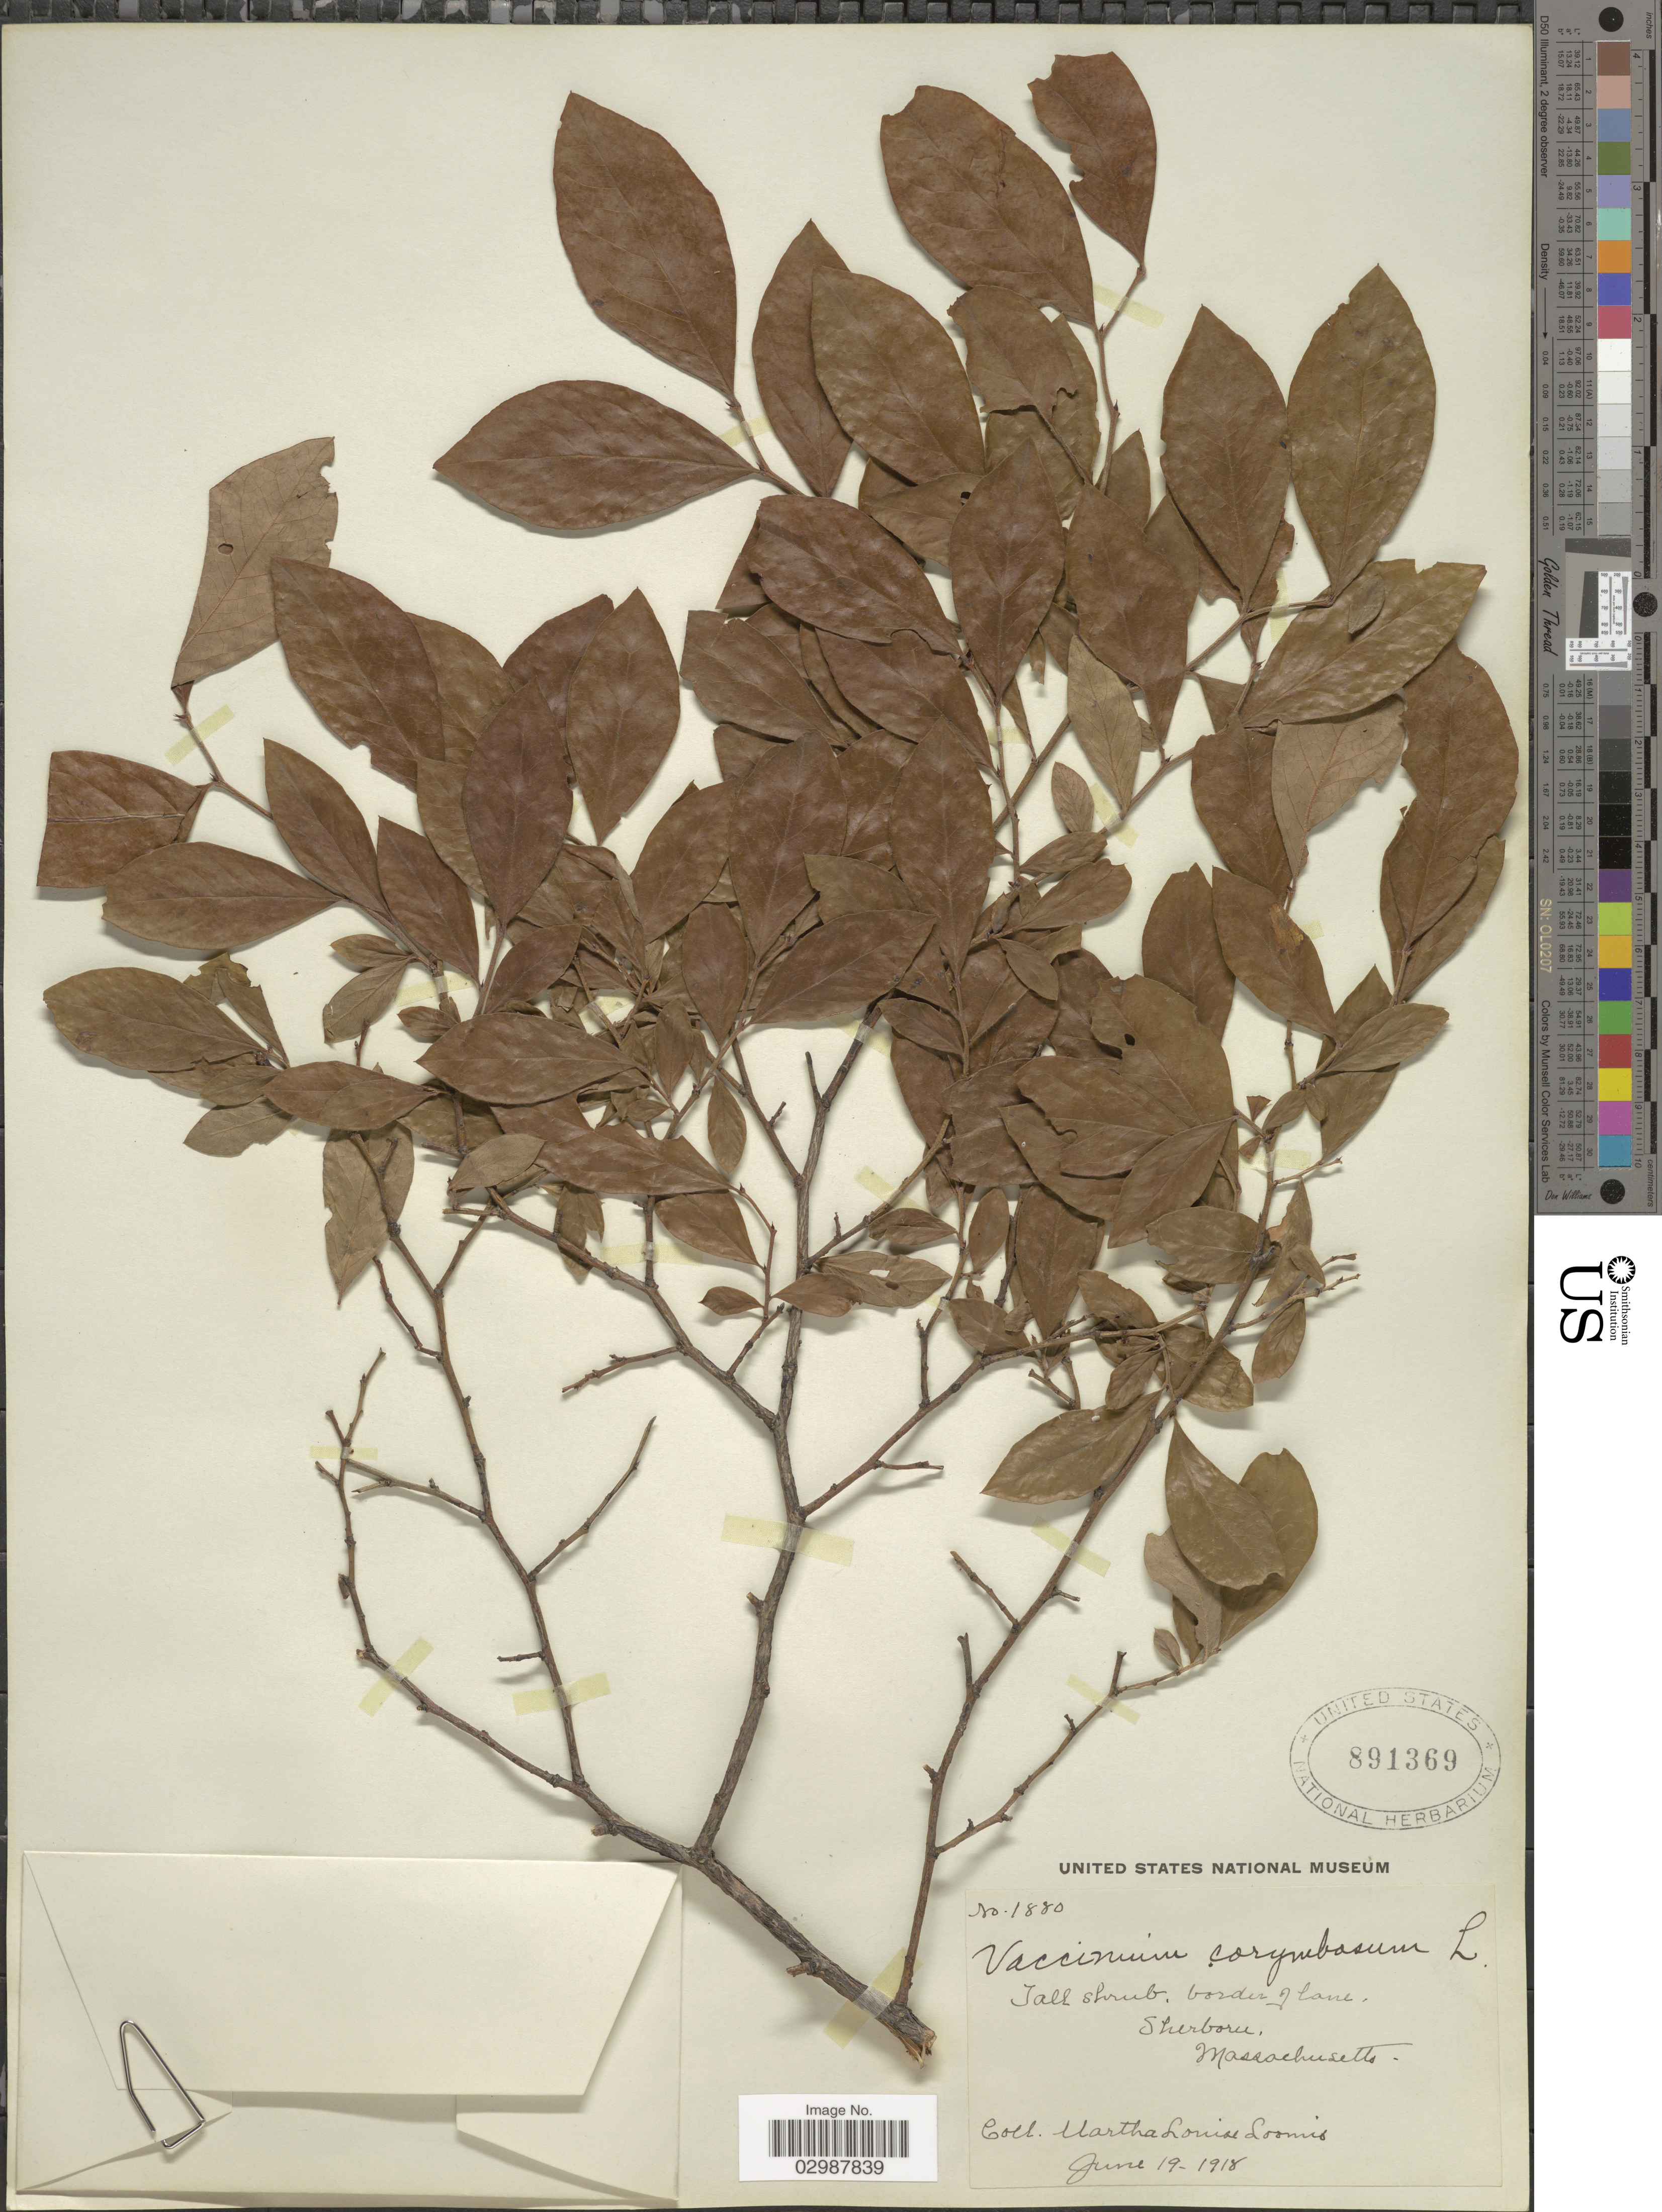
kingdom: Plantae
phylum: Tracheophyta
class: Magnoliopsida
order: Ericales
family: Ericaceae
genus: Vaccinium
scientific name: Vaccinium corymbosum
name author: L.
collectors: M. L. Loomis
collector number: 1880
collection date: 1918-06-19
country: United States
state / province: Massachusetts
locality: Border of lane Sherborn.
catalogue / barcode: US 891369